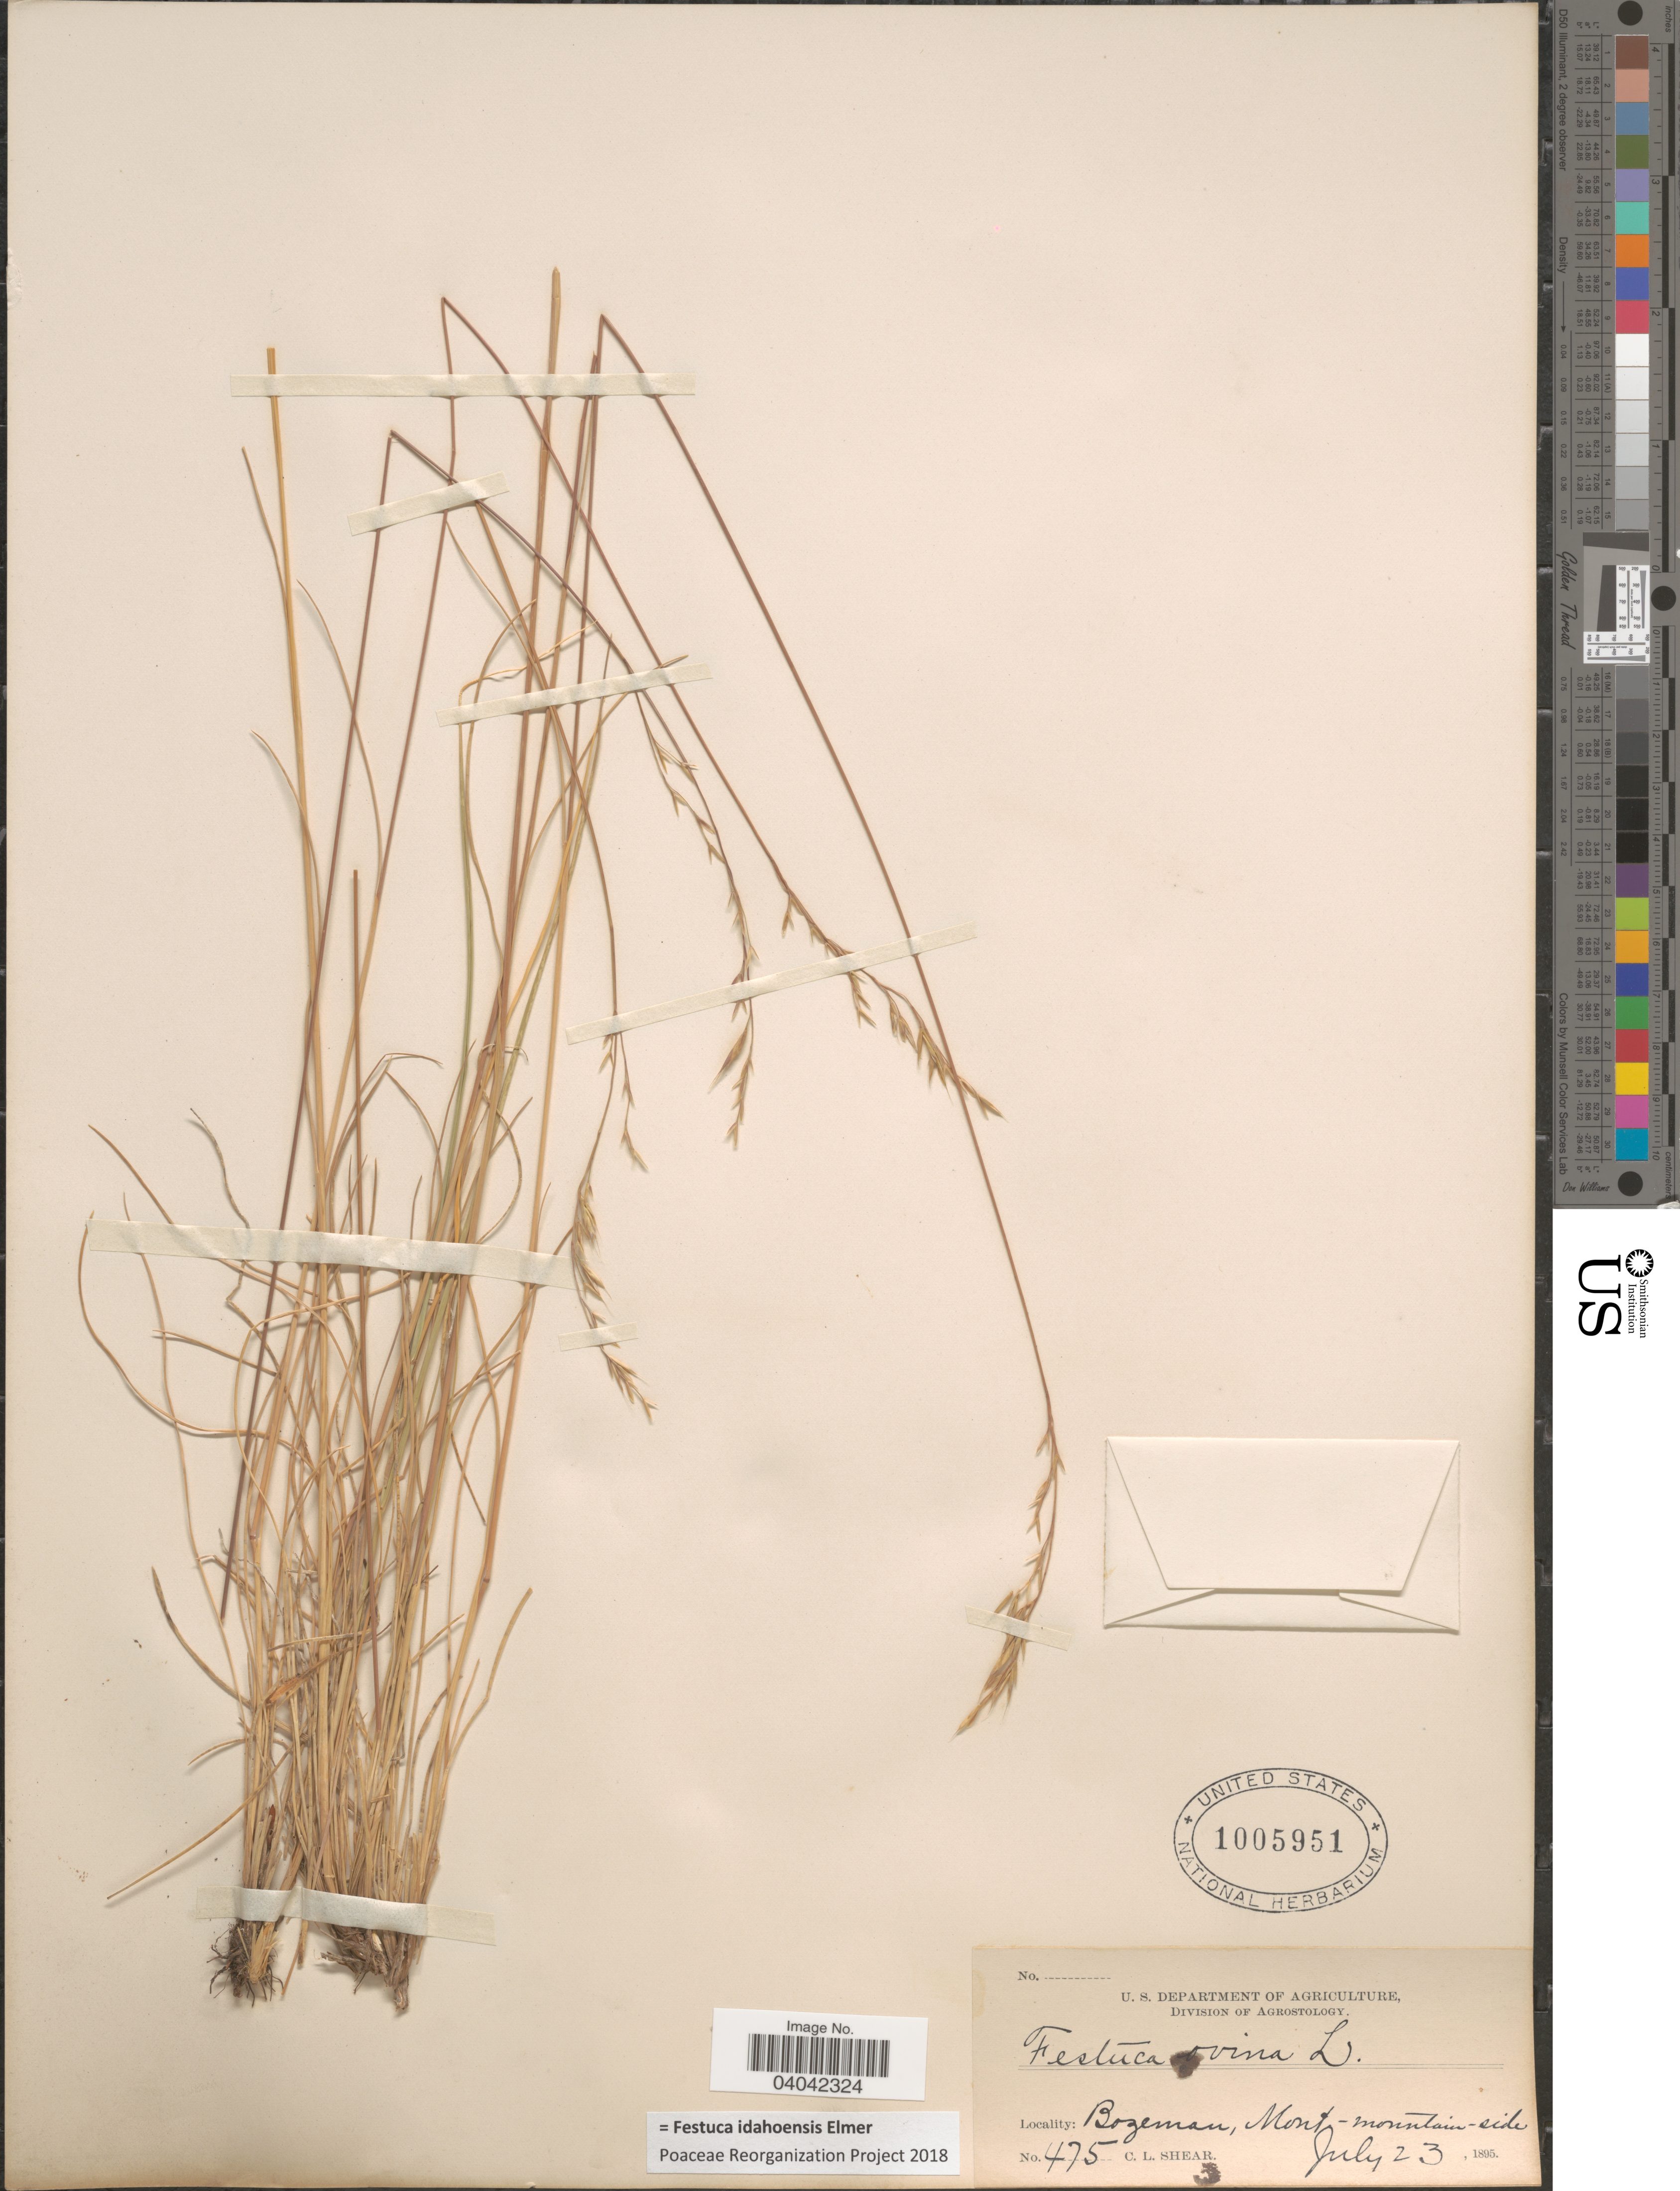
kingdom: Plantae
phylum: Tracheophyta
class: Liliopsida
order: Poales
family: Poaceae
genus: Festuca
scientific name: Festuca idahoensis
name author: Elmer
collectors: C. L. Shear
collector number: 475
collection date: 1895-07-23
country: United States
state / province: Montana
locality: Bozeman, Mont. - mountain-side.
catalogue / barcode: US 1005951